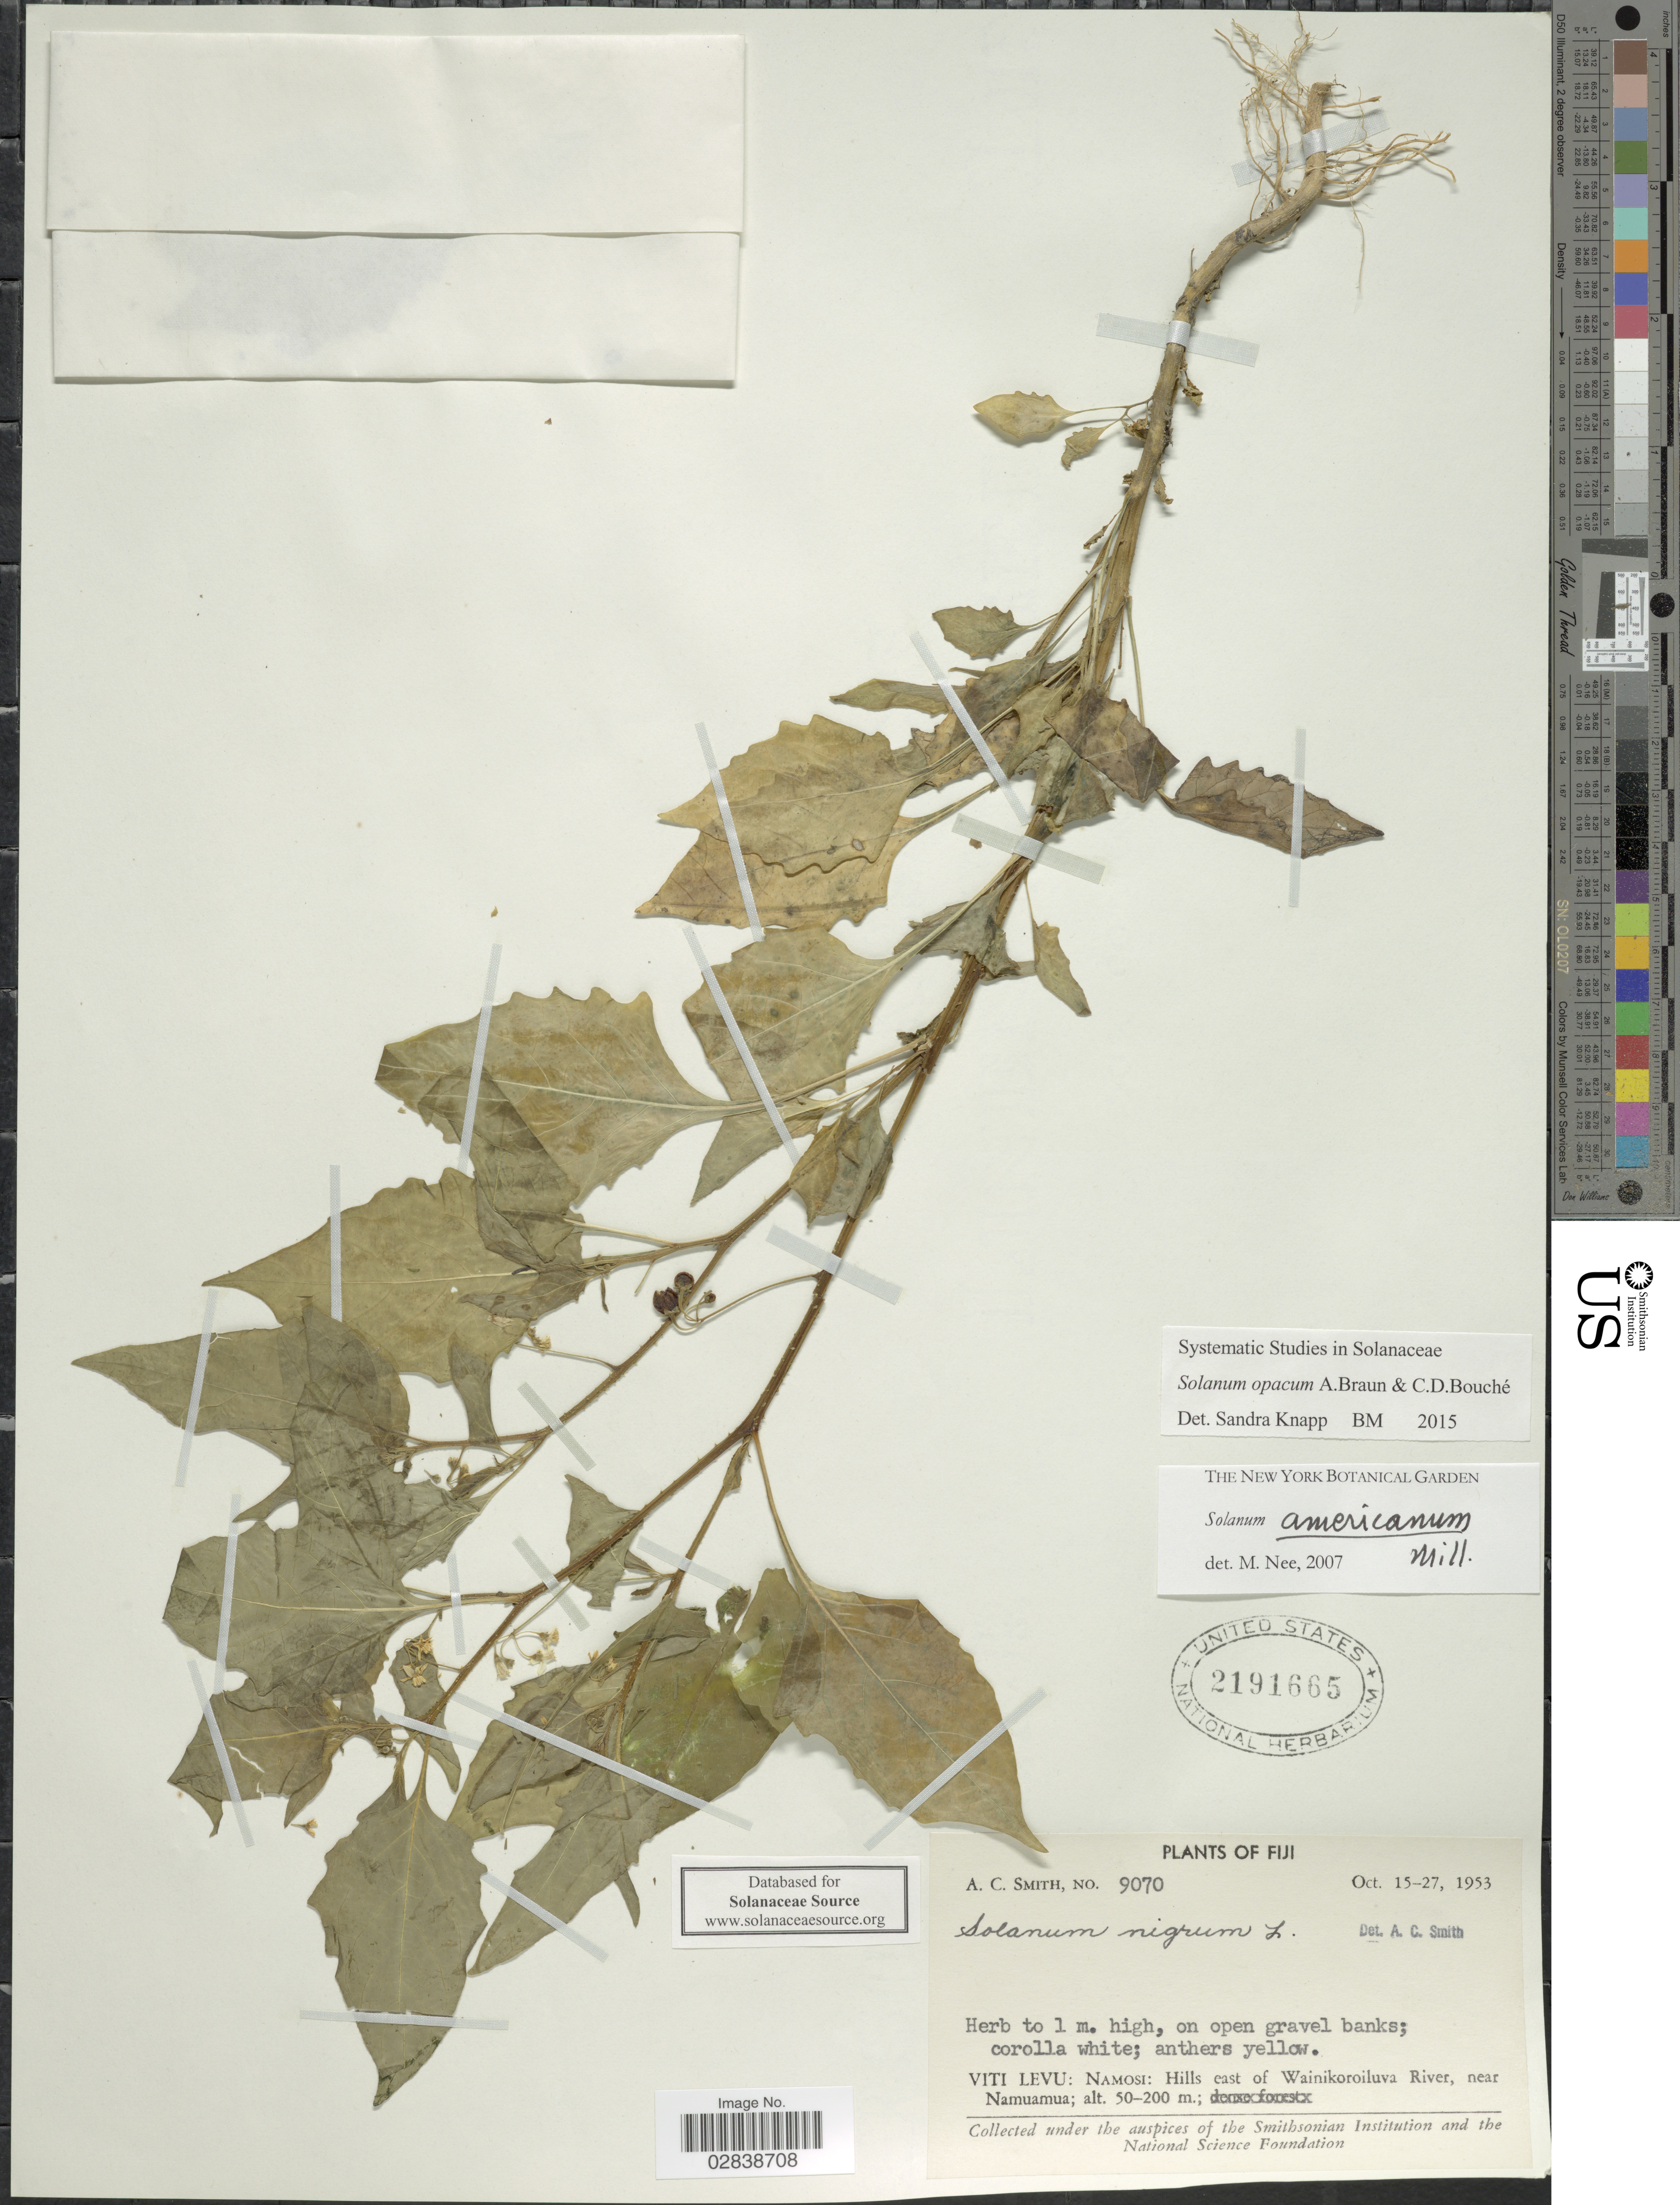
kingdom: Plantae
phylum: Tracheophyta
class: Magnoliopsida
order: Solanales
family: Solanaceae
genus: Solanum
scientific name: Solanum opacum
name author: A. Braun & C.D. Bouché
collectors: A. C. Smith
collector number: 9070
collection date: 1953-10-15/1953-10-27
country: Fiji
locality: Viti Levu: Namosi: hills east of Wainikoroiluva River, near Namuamua.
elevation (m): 50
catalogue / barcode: US 2191665